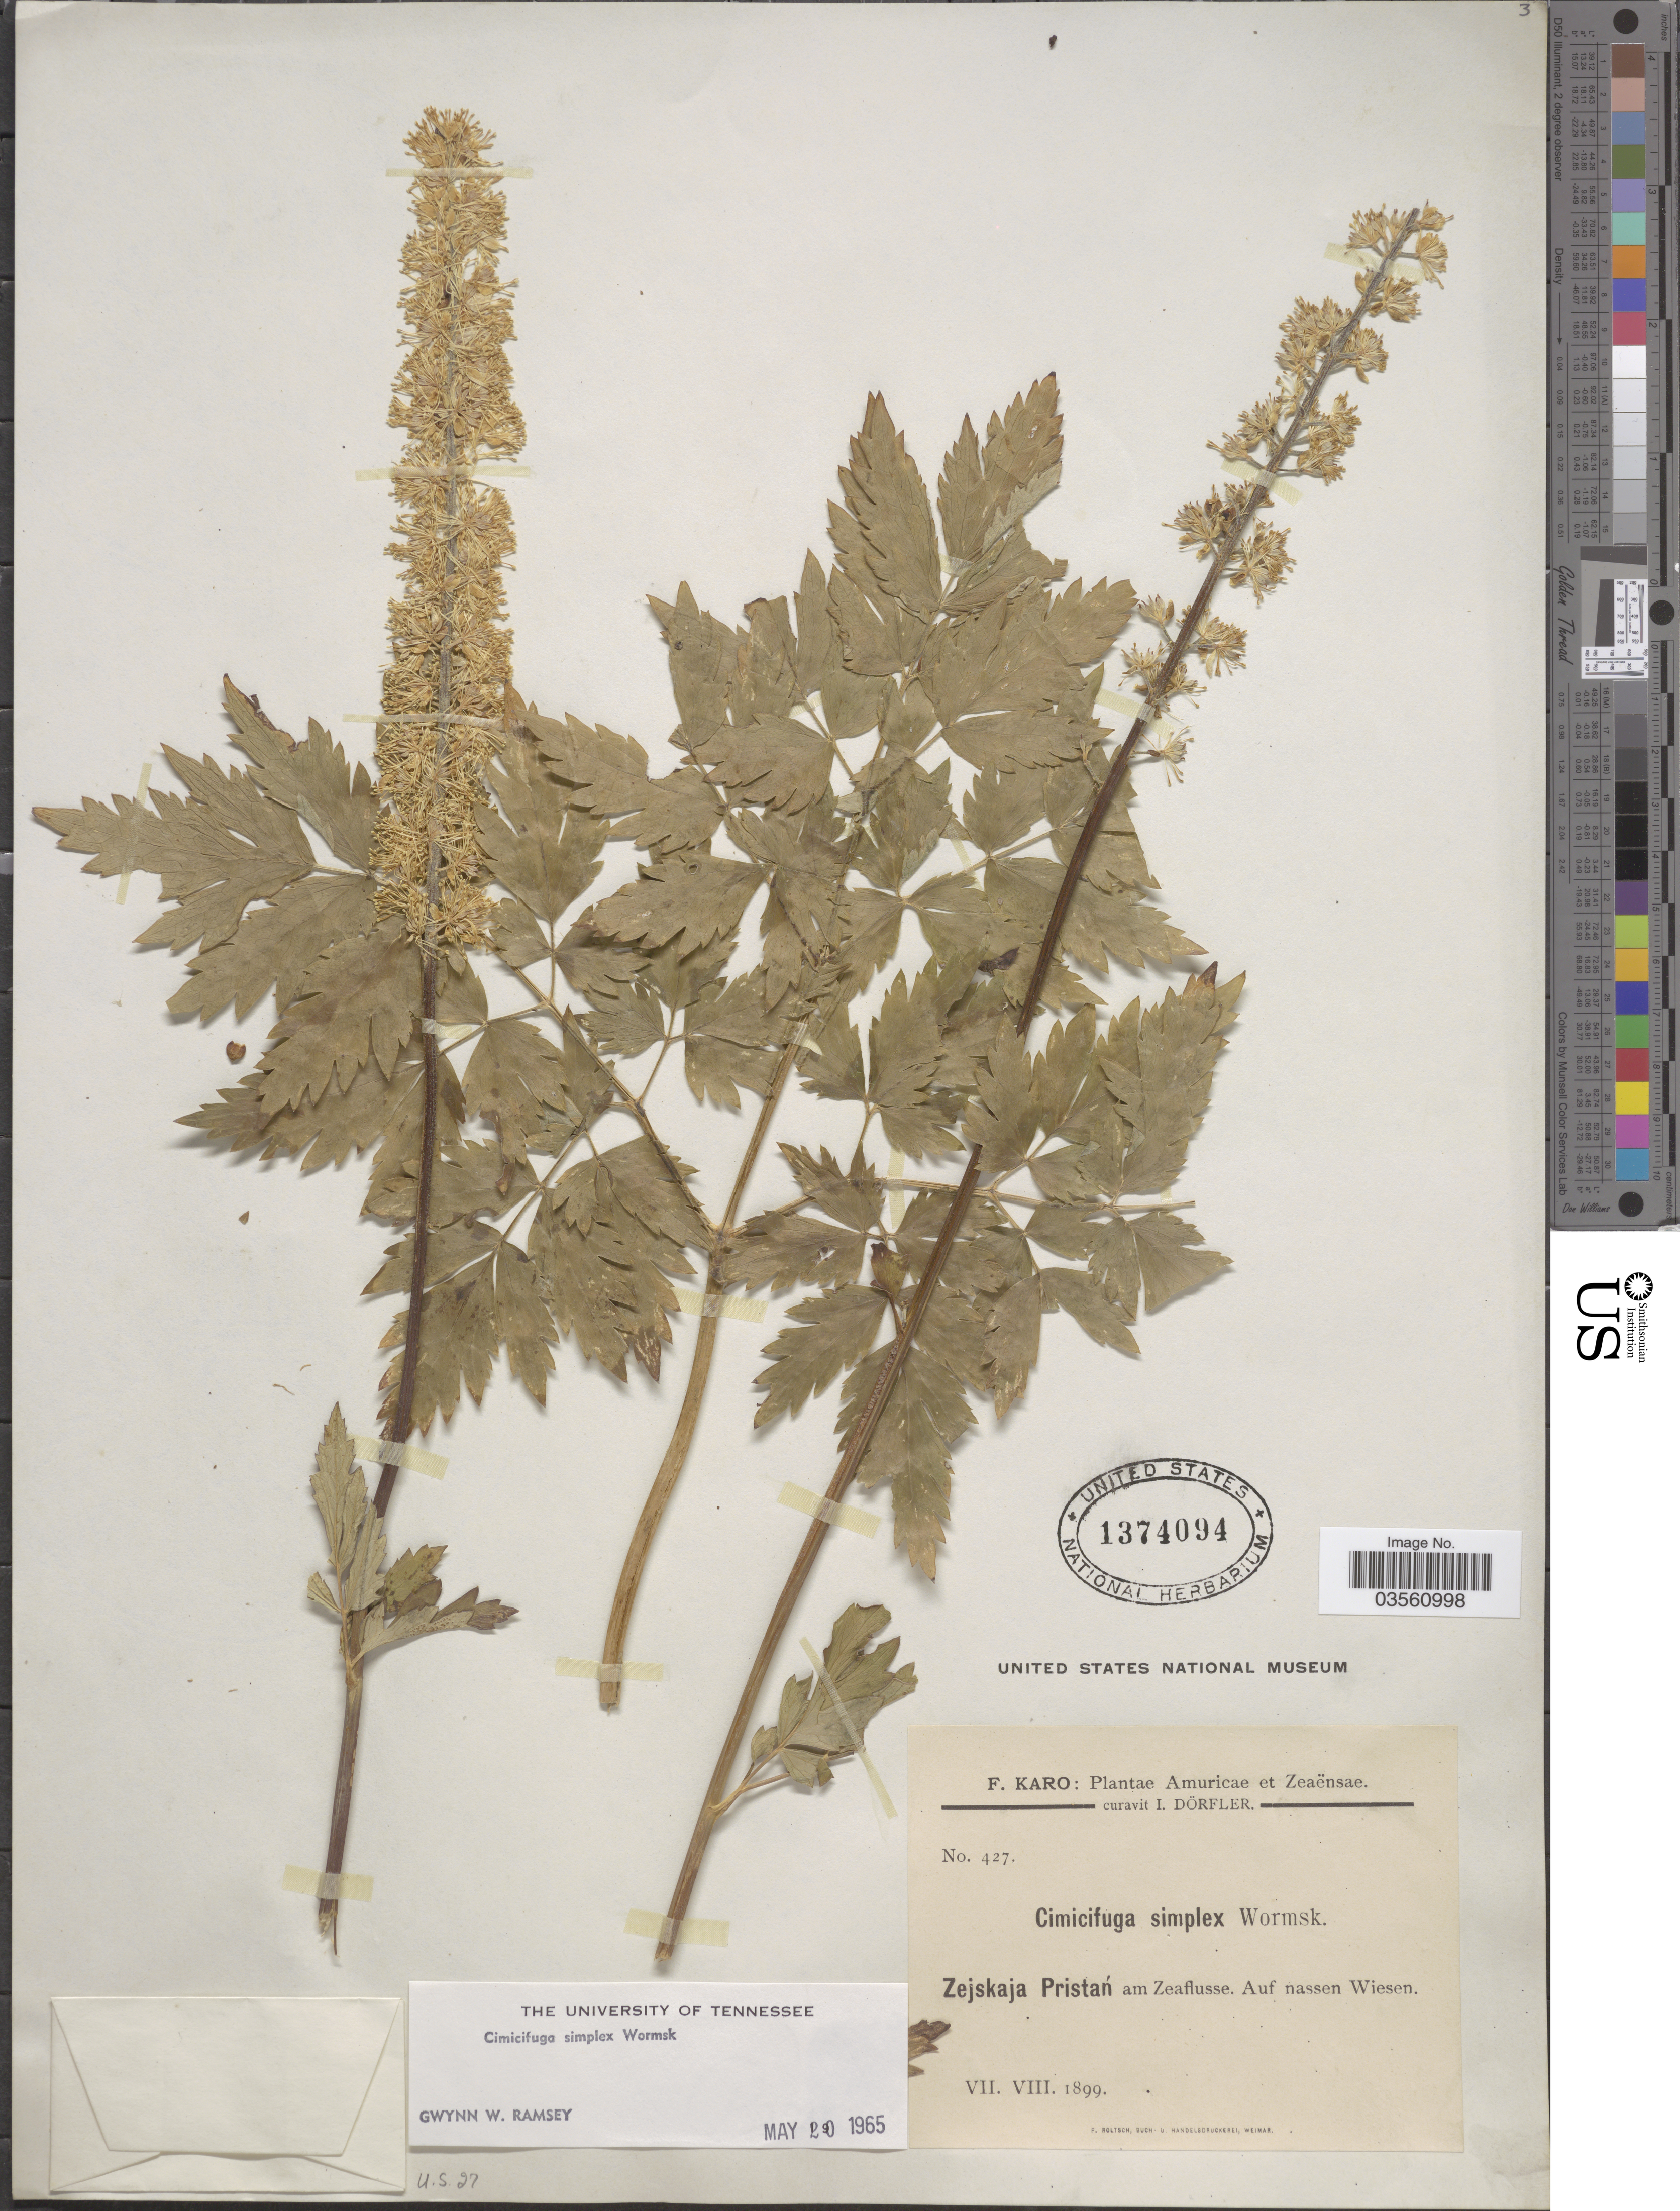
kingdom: Plantae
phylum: Tracheophyta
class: Magnoliopsida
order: Ranunculales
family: Ranunculaceae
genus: Actaea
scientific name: Actaea simplex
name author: (DC.) Wormsk. ex Prantl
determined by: Strong, M. T., (US), Smithsonian Institution - National Museum of Natural History (UNITED STATES)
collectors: F. Karo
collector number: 427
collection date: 1899-07/1899-08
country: Russian Federation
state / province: Amur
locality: Amuricae et Zeaënsae. Zejskaja Pristán am Zeaflusse. Auf nassen Wiesen.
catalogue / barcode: US 1374094